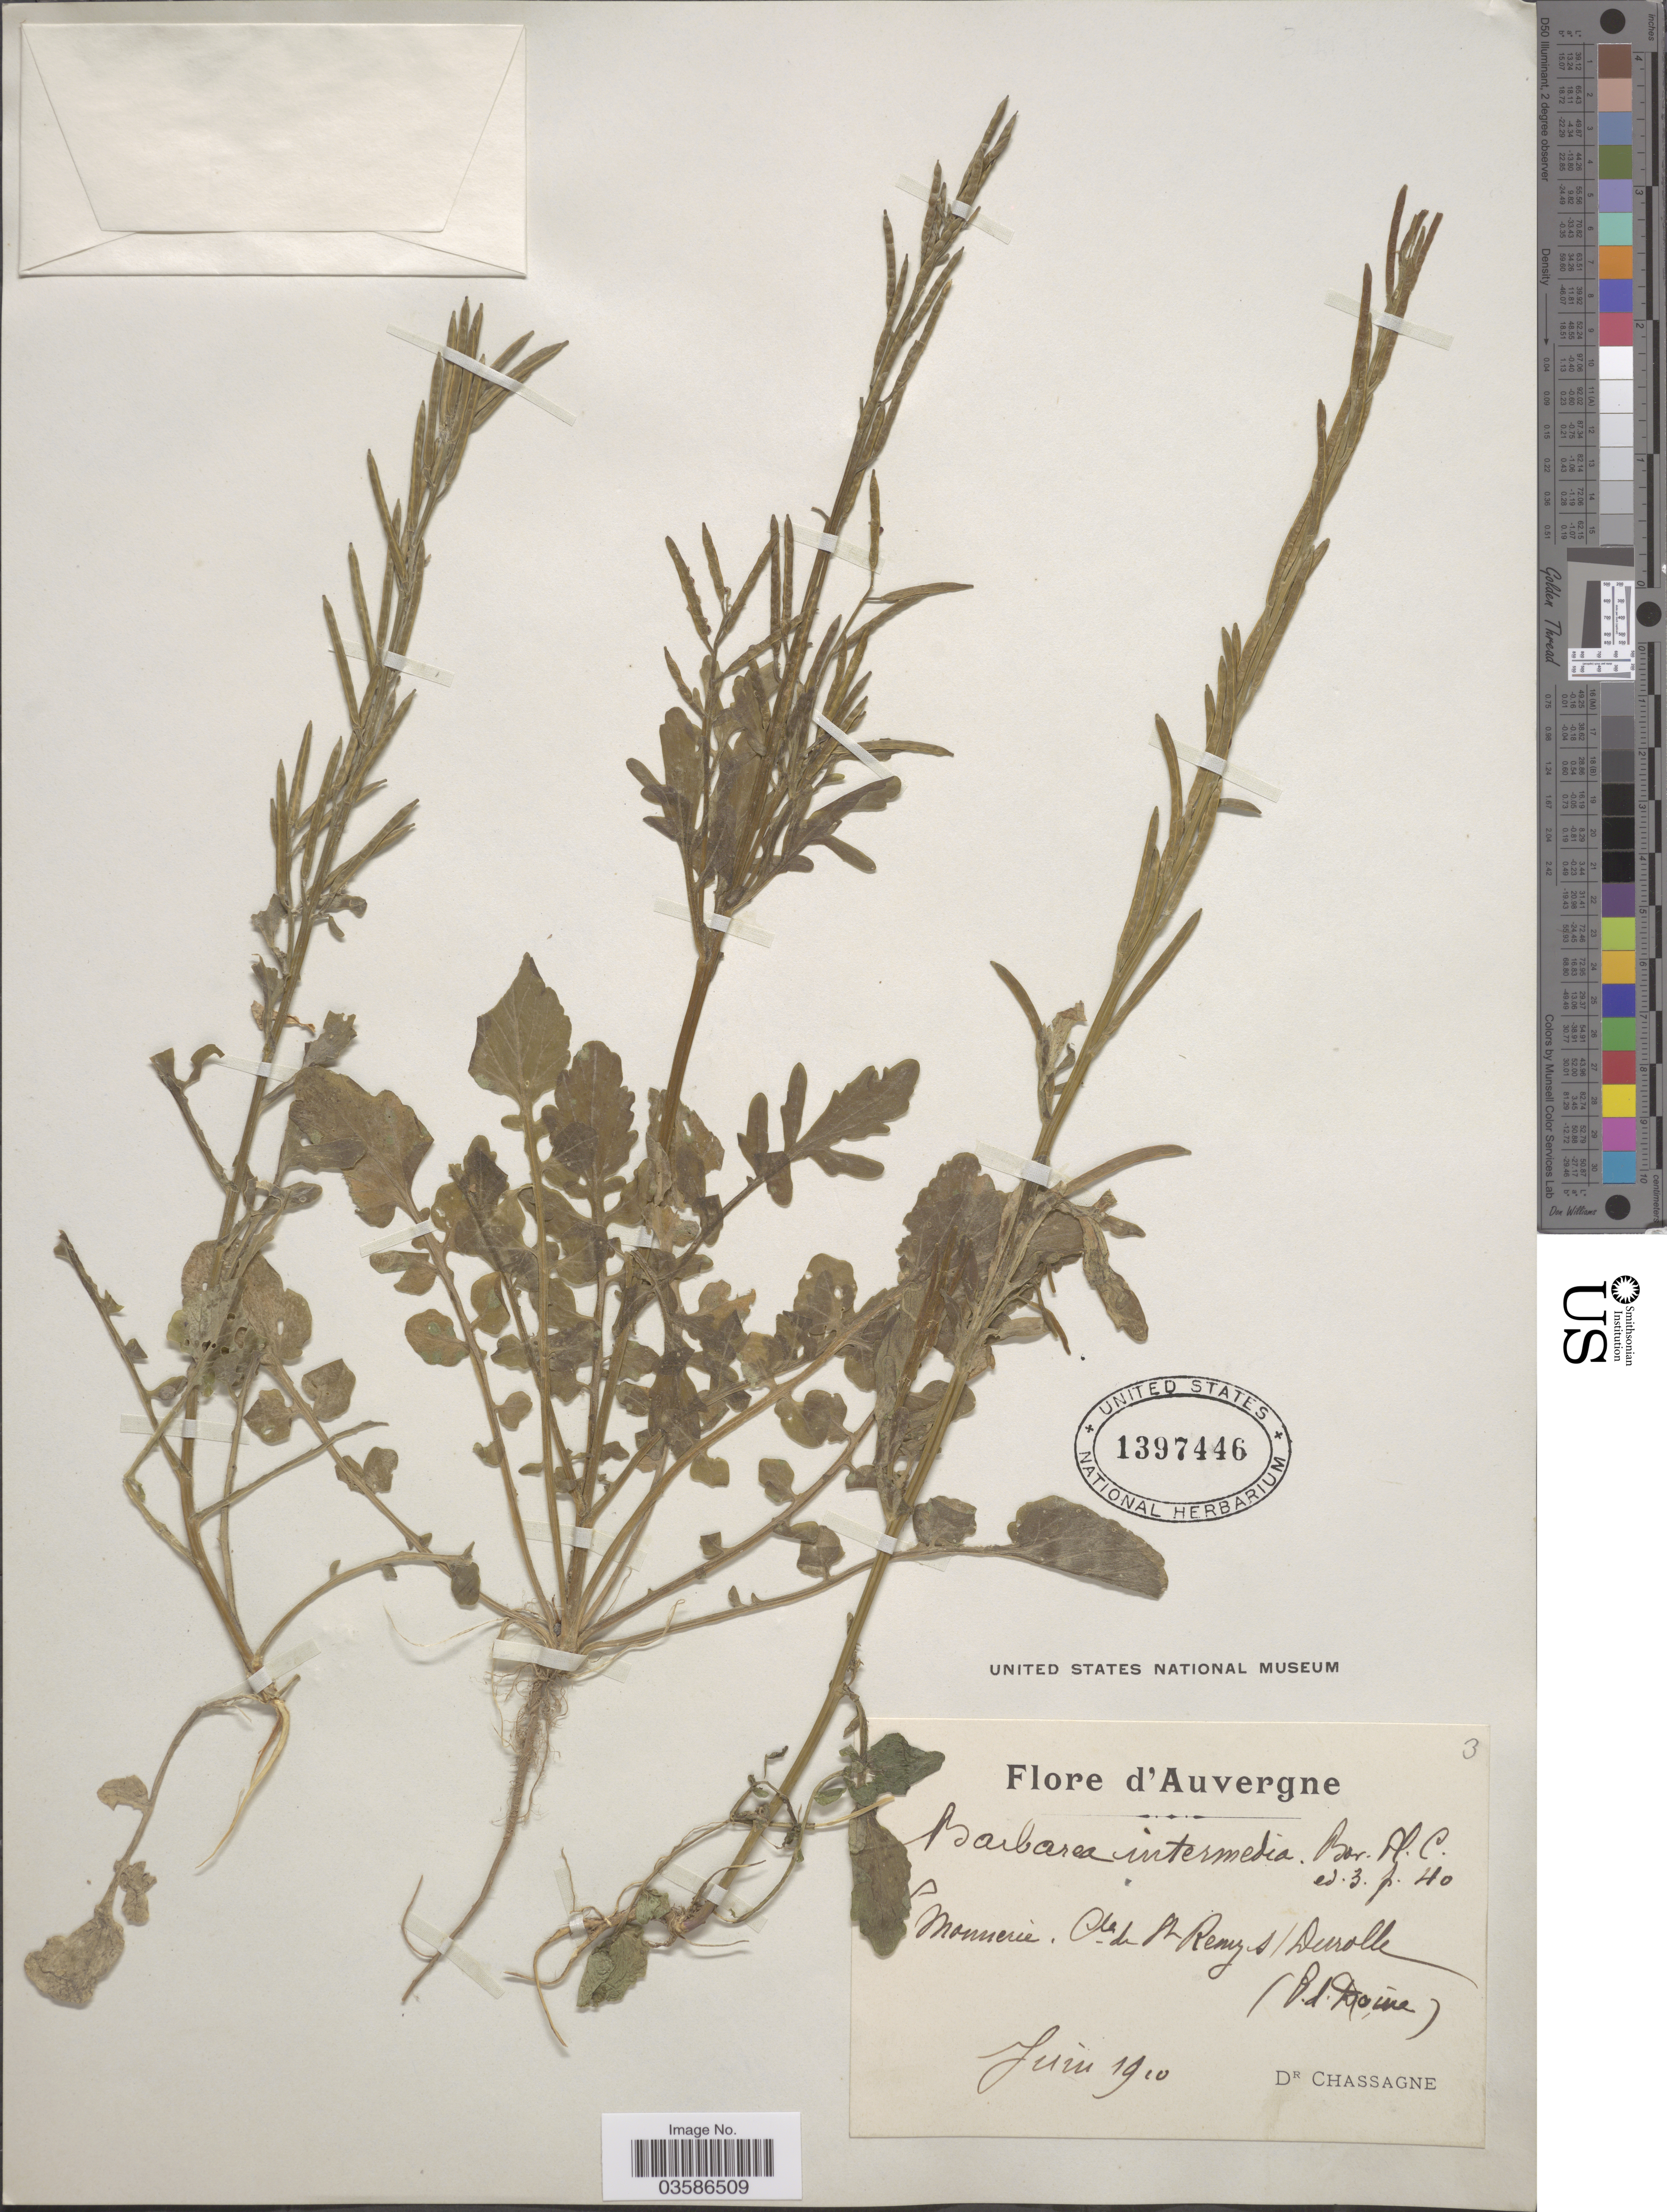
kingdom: Plantae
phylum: Tracheophyta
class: Magnoliopsida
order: Brassicales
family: Brassicaceae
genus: Barbarea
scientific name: Barbarea intermedia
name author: Boreau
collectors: Chassagne, --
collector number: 3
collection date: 1910-06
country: France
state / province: Auvergne-Rhône-Alpes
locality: [illegible text] mounerrée. Cra de St Remy S/Derrolle (P. d. Dome).[interpreted]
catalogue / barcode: US 1397446